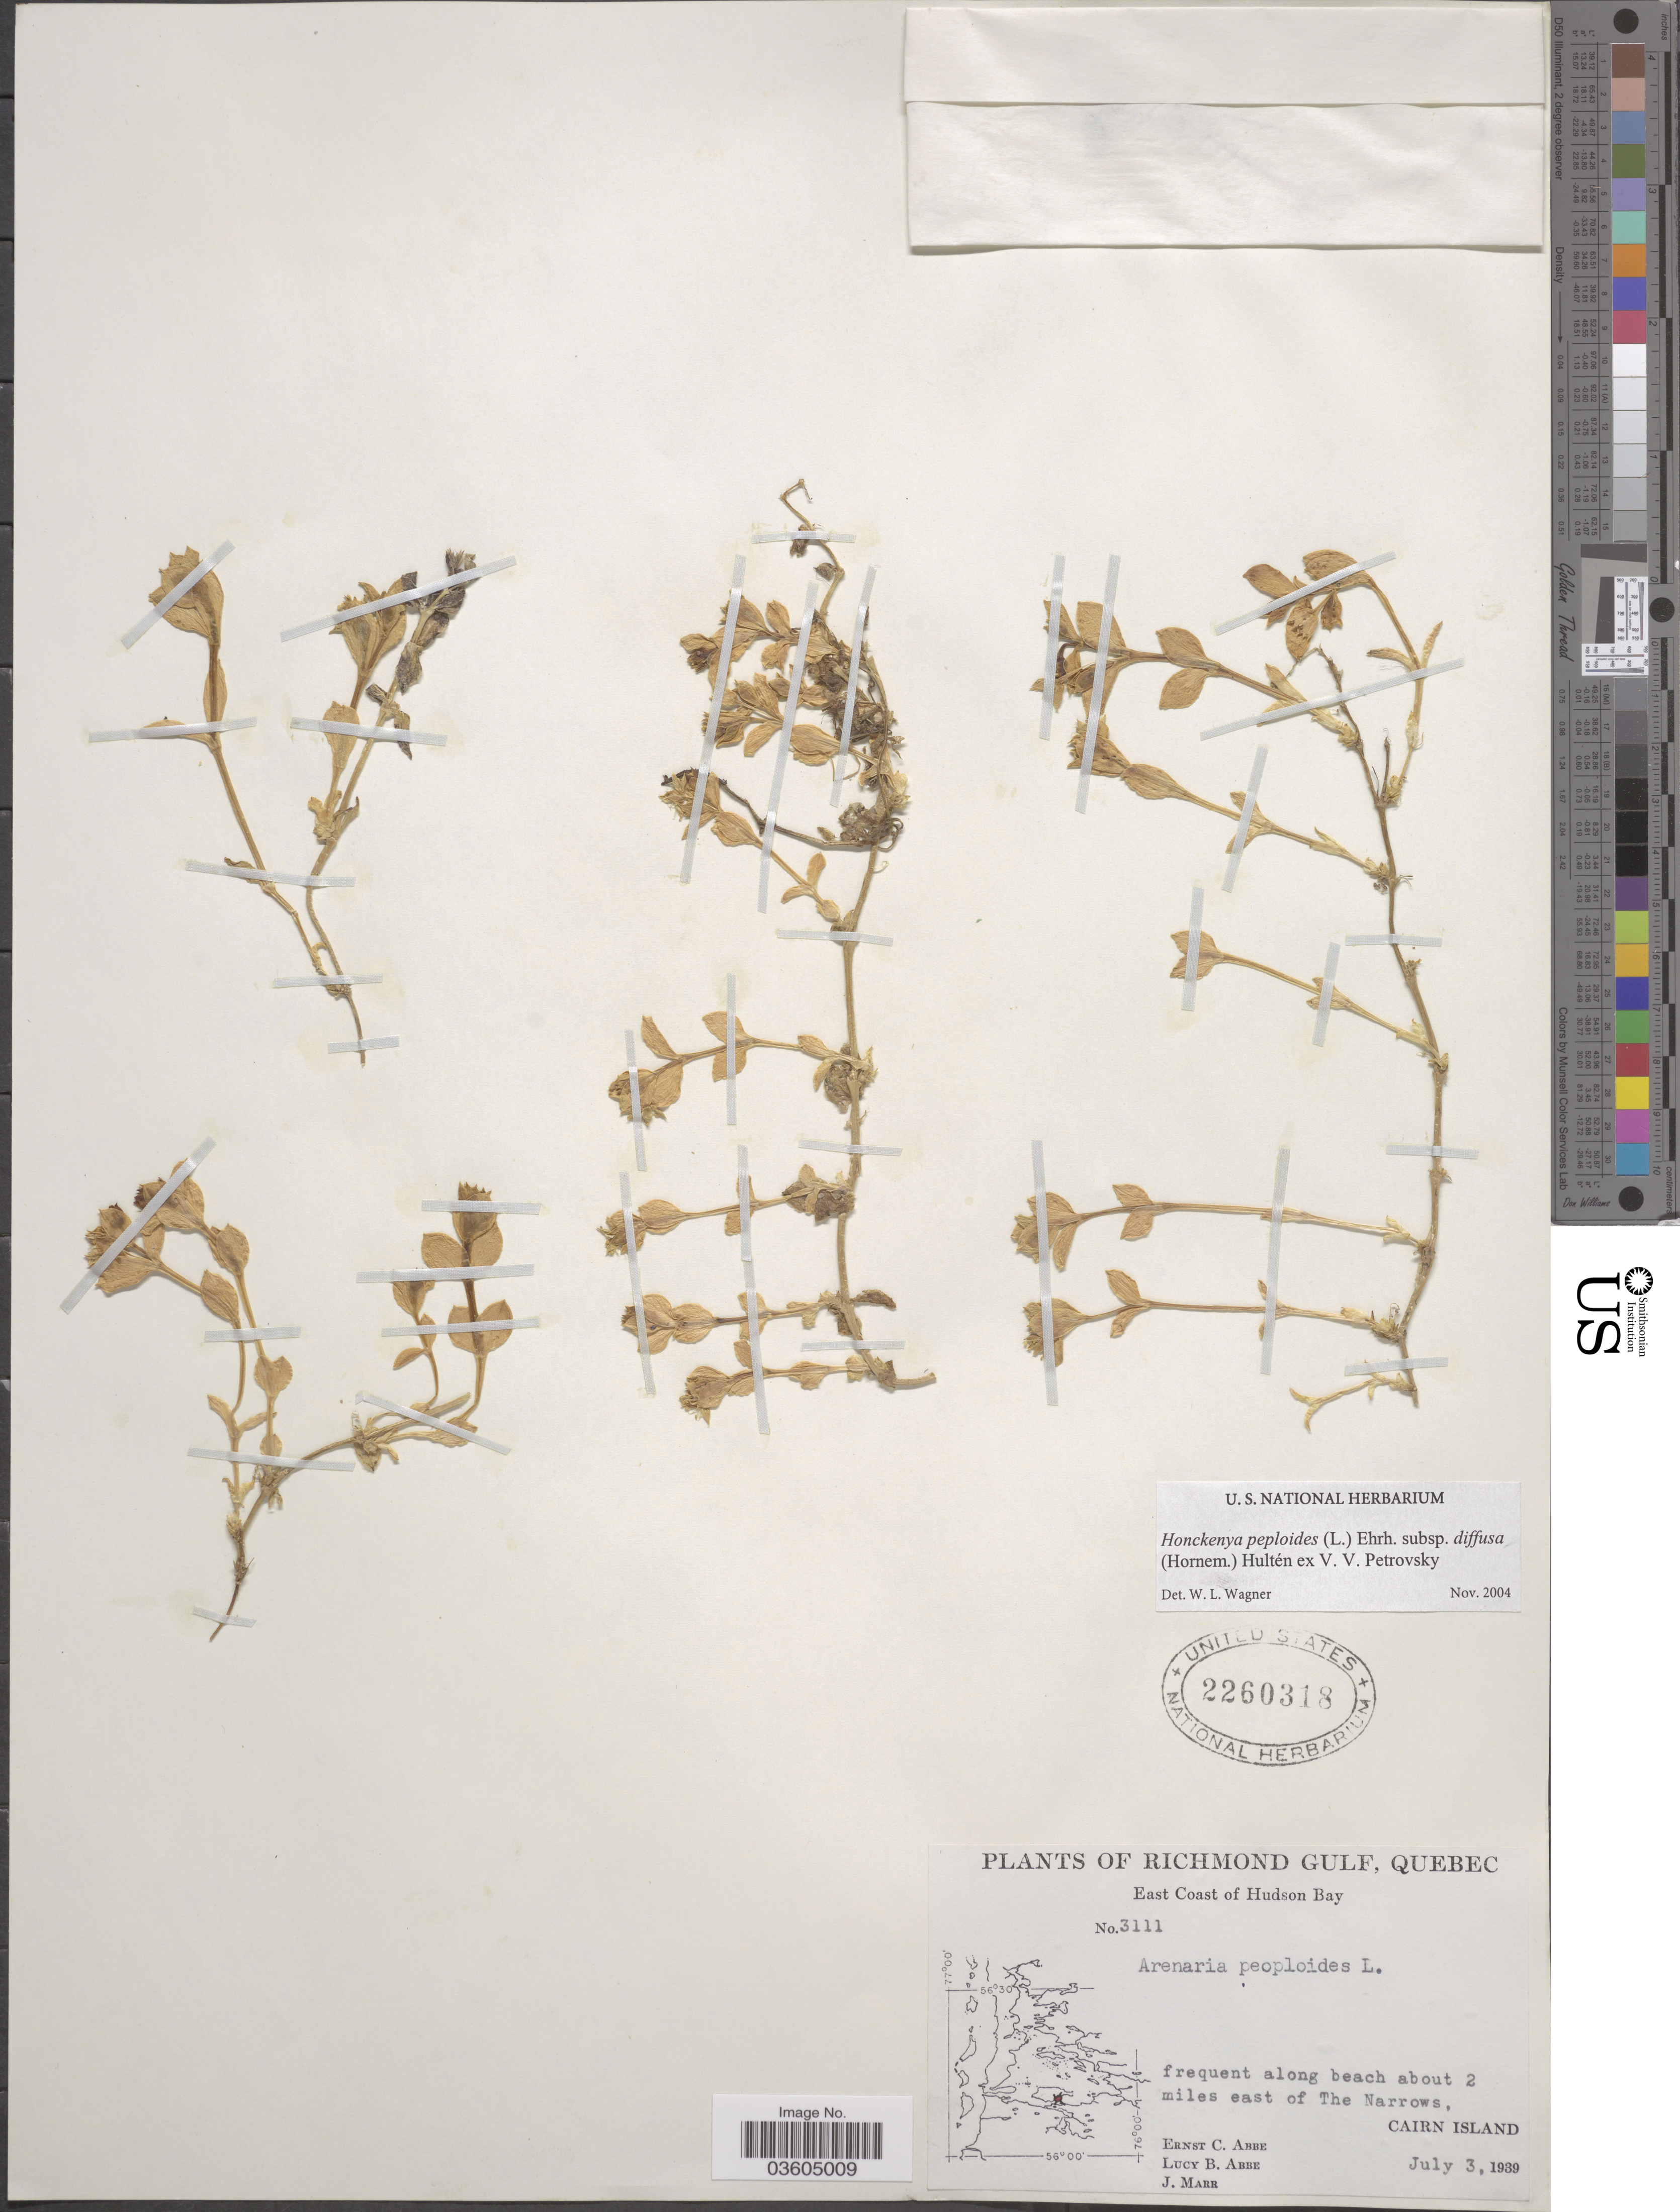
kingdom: Plantae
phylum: Tracheophyta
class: Magnoliopsida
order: Caryophyllales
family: Caryophyllaceae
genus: Honckenya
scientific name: Honckenya peploides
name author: (L.) Ehrh.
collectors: E. C. Abbe, L. B. Abbe & J. Marr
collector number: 3111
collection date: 1939-07-03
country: Canada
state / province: Quebec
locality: Richmond Gulf. East Coast of Hudson Bay. Frequent along beach about 2 miles east of The Narrows, Cairn Island.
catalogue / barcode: US 2260318